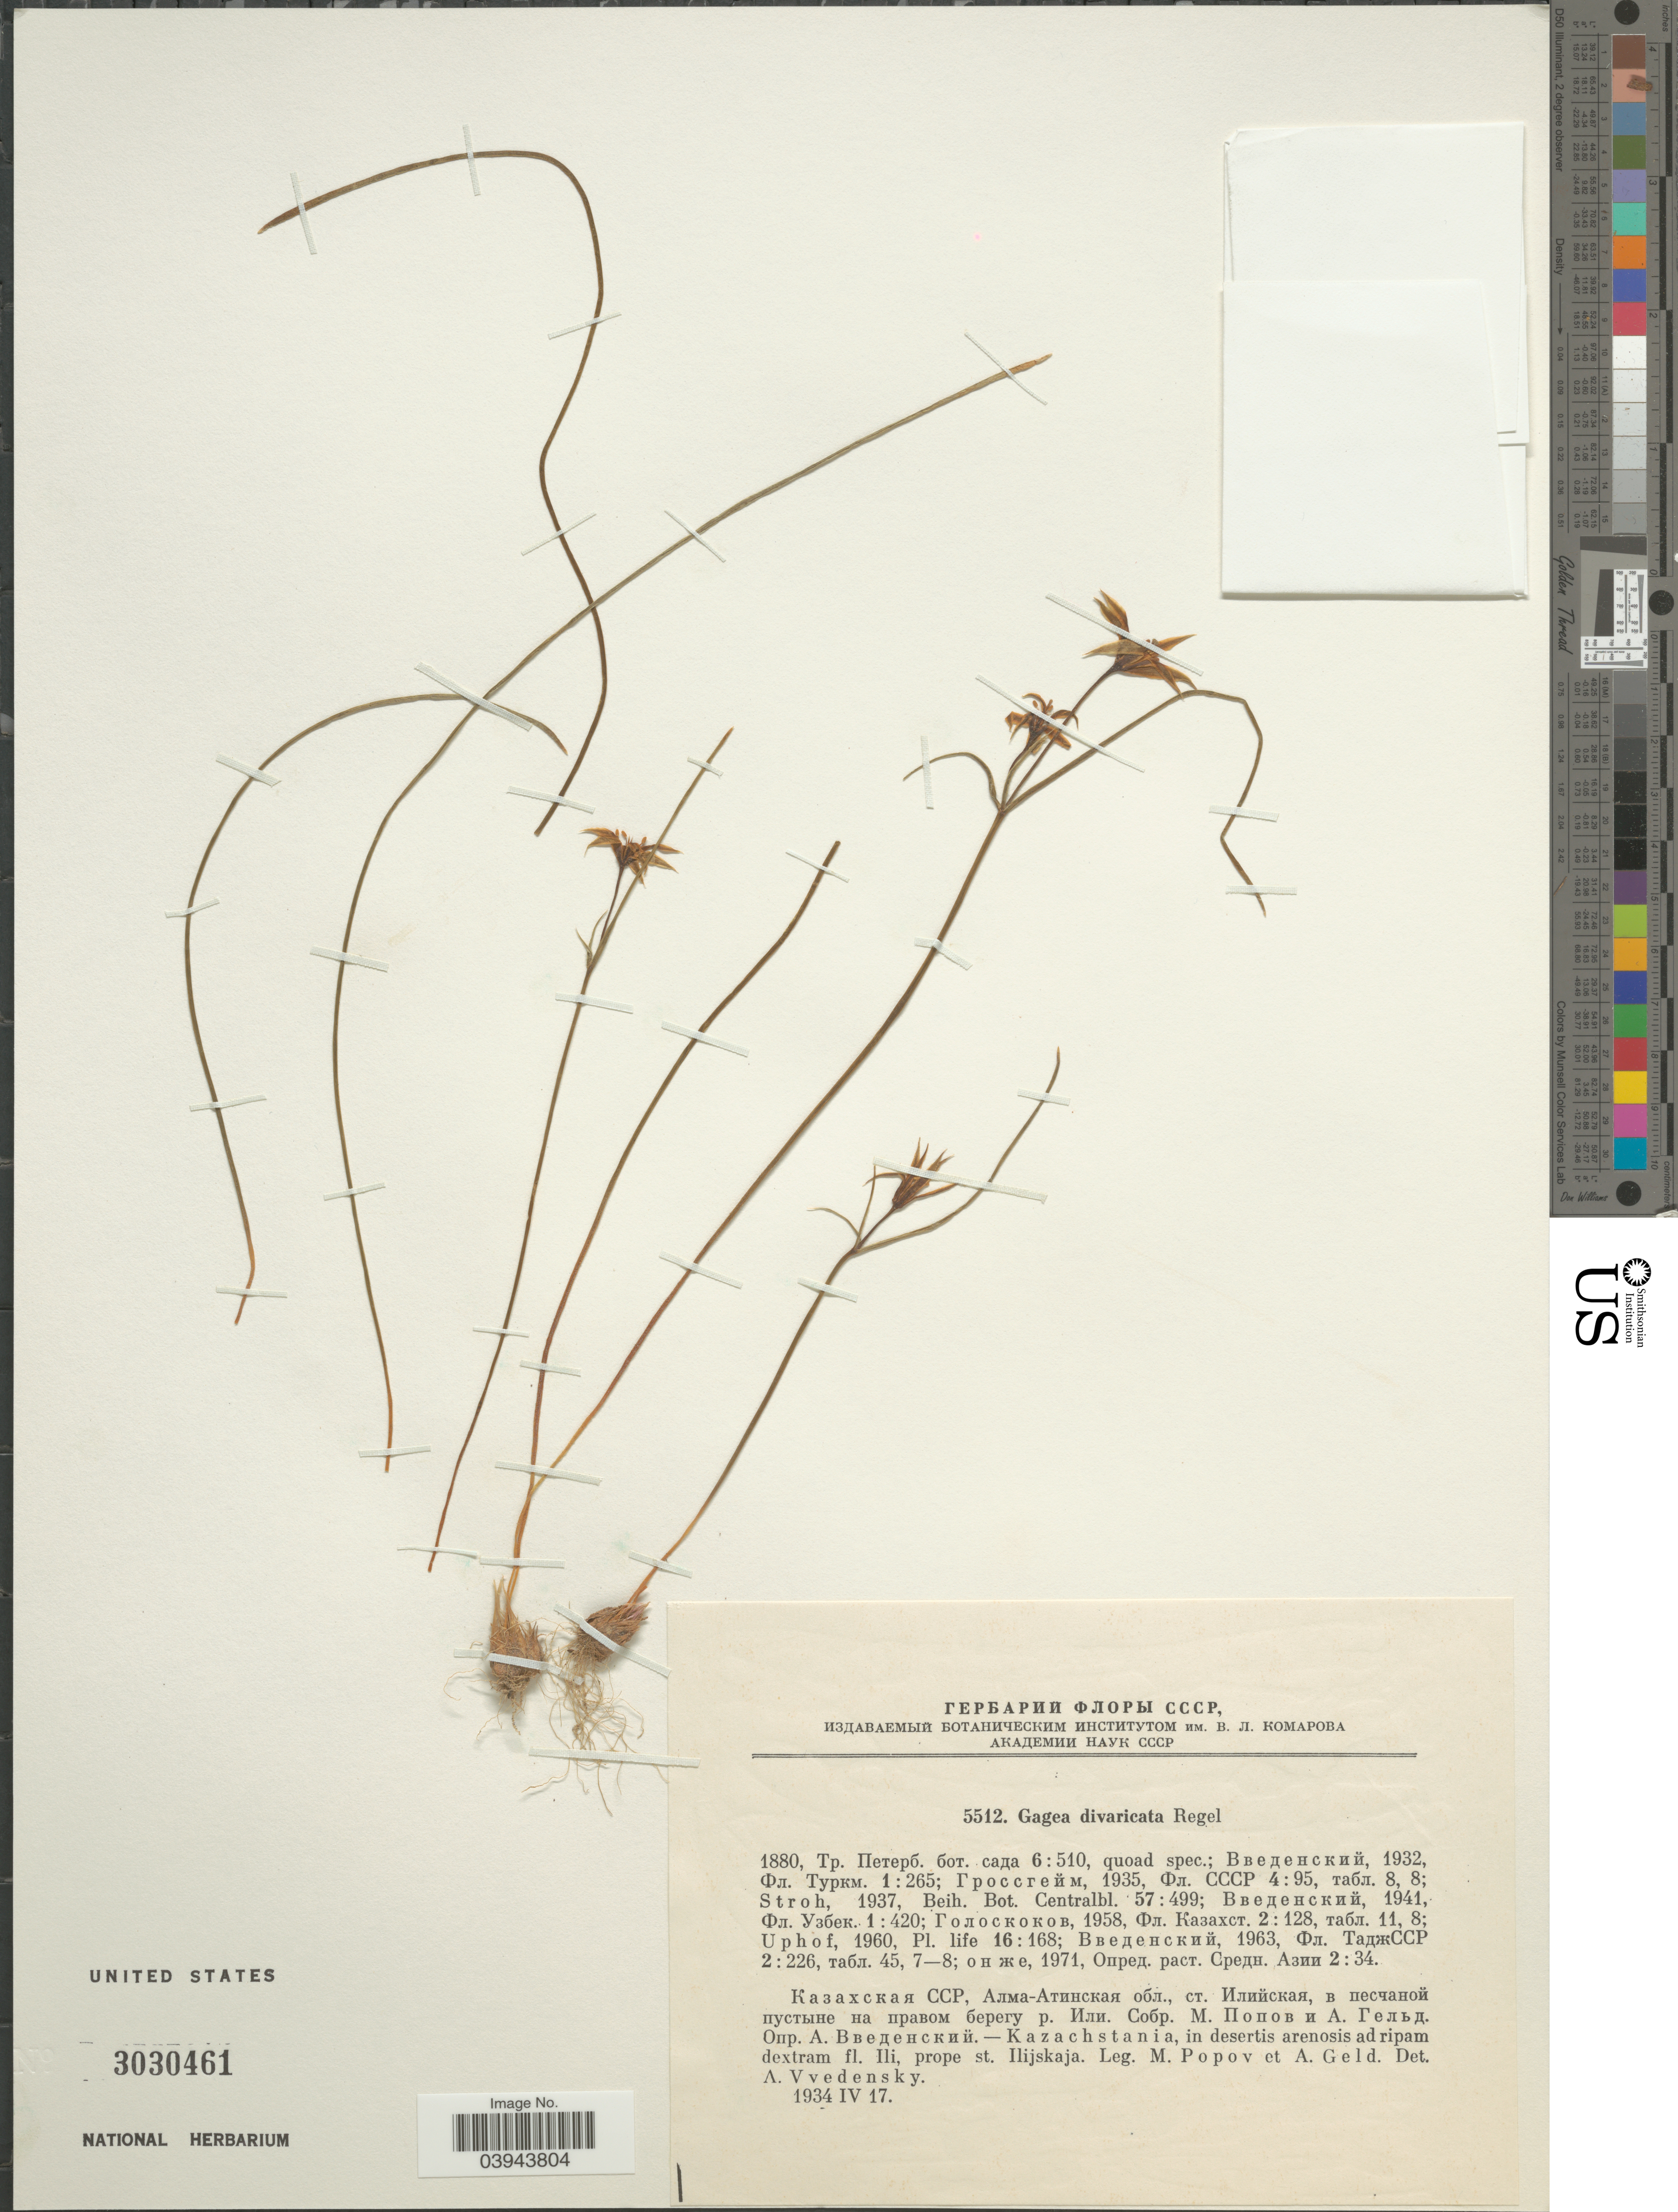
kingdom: Plantae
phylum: Tracheophyta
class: Liliopsida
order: Liliales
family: Liliaceae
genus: Gagea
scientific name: Gagea divaricata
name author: Regel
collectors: M. Popov & A. Geld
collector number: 5512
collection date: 1934-04-17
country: Kazakhstan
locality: Kazachstania, in desertis arenosis ad ripam dextram fl. Ili, prope st. Ilijskaja.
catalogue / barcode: US 3030461